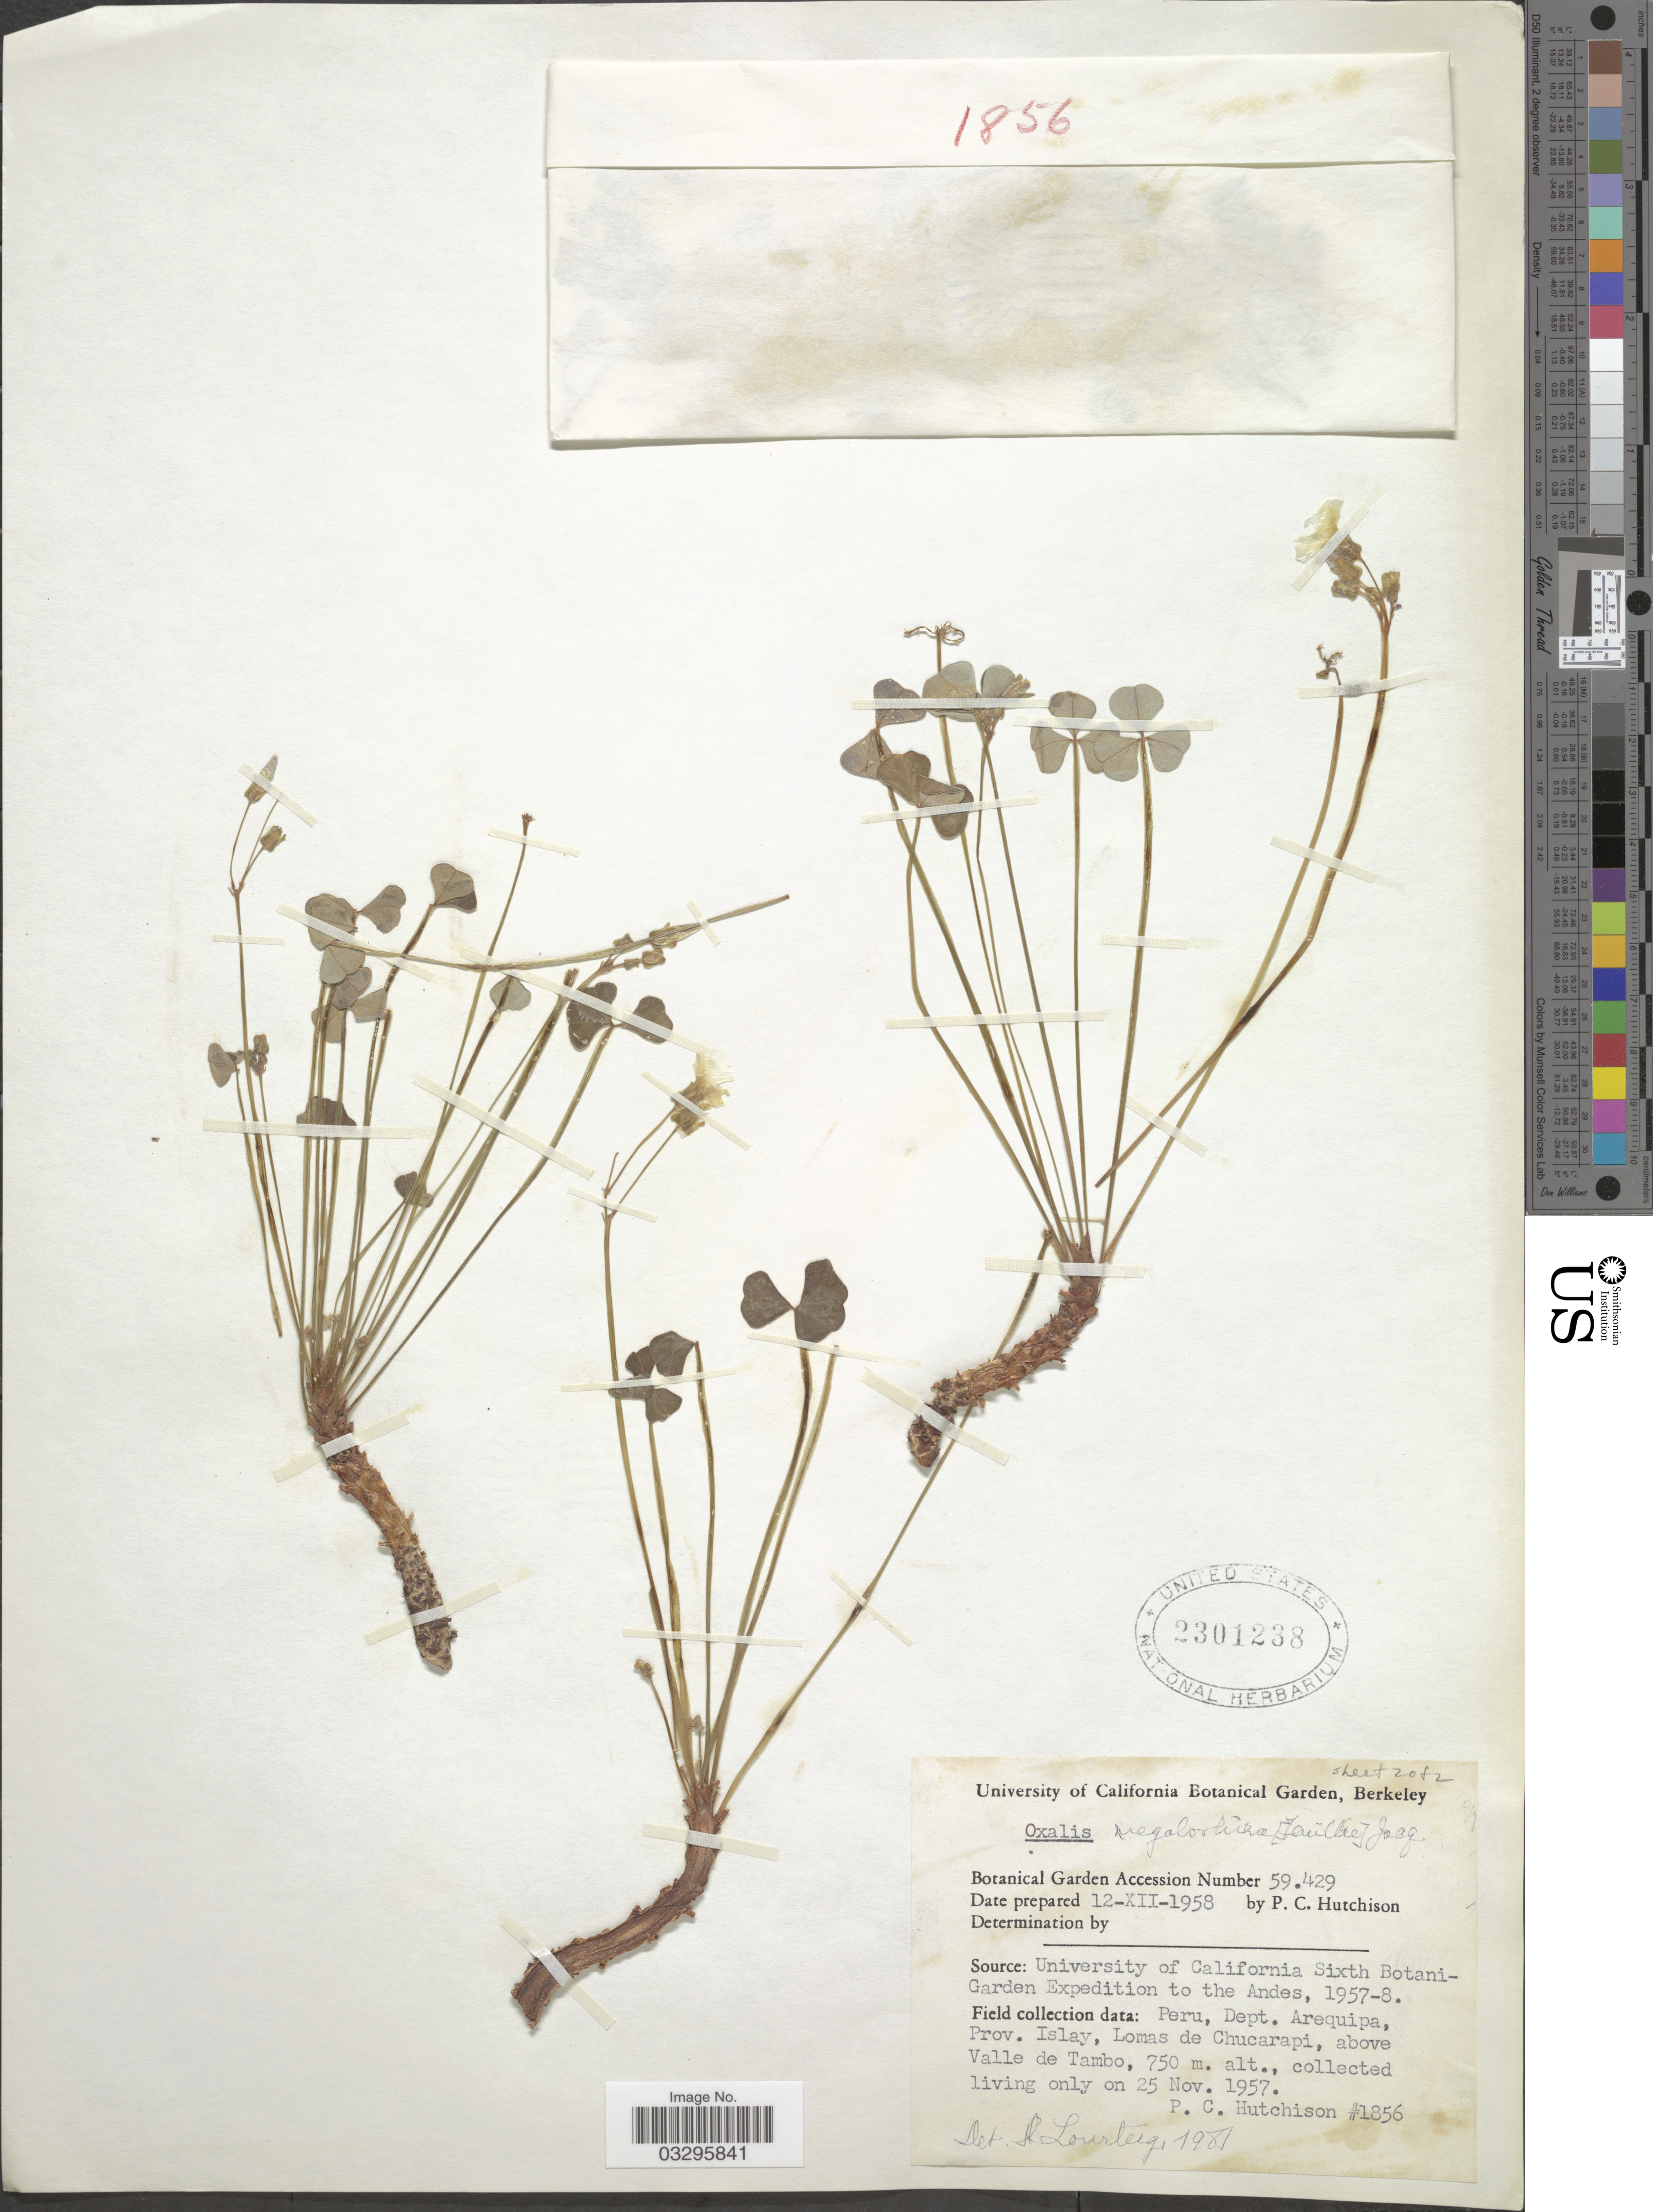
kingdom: Plantae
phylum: Tracheophyta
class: Magnoliopsida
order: Oxalidales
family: Oxalidaceae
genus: Oxalis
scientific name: Oxalis megalorrhiza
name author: Jacq.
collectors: P. C. Hutchison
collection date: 1958-12-12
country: United States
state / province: California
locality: University of California Botanical Garden.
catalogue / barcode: US 2301238